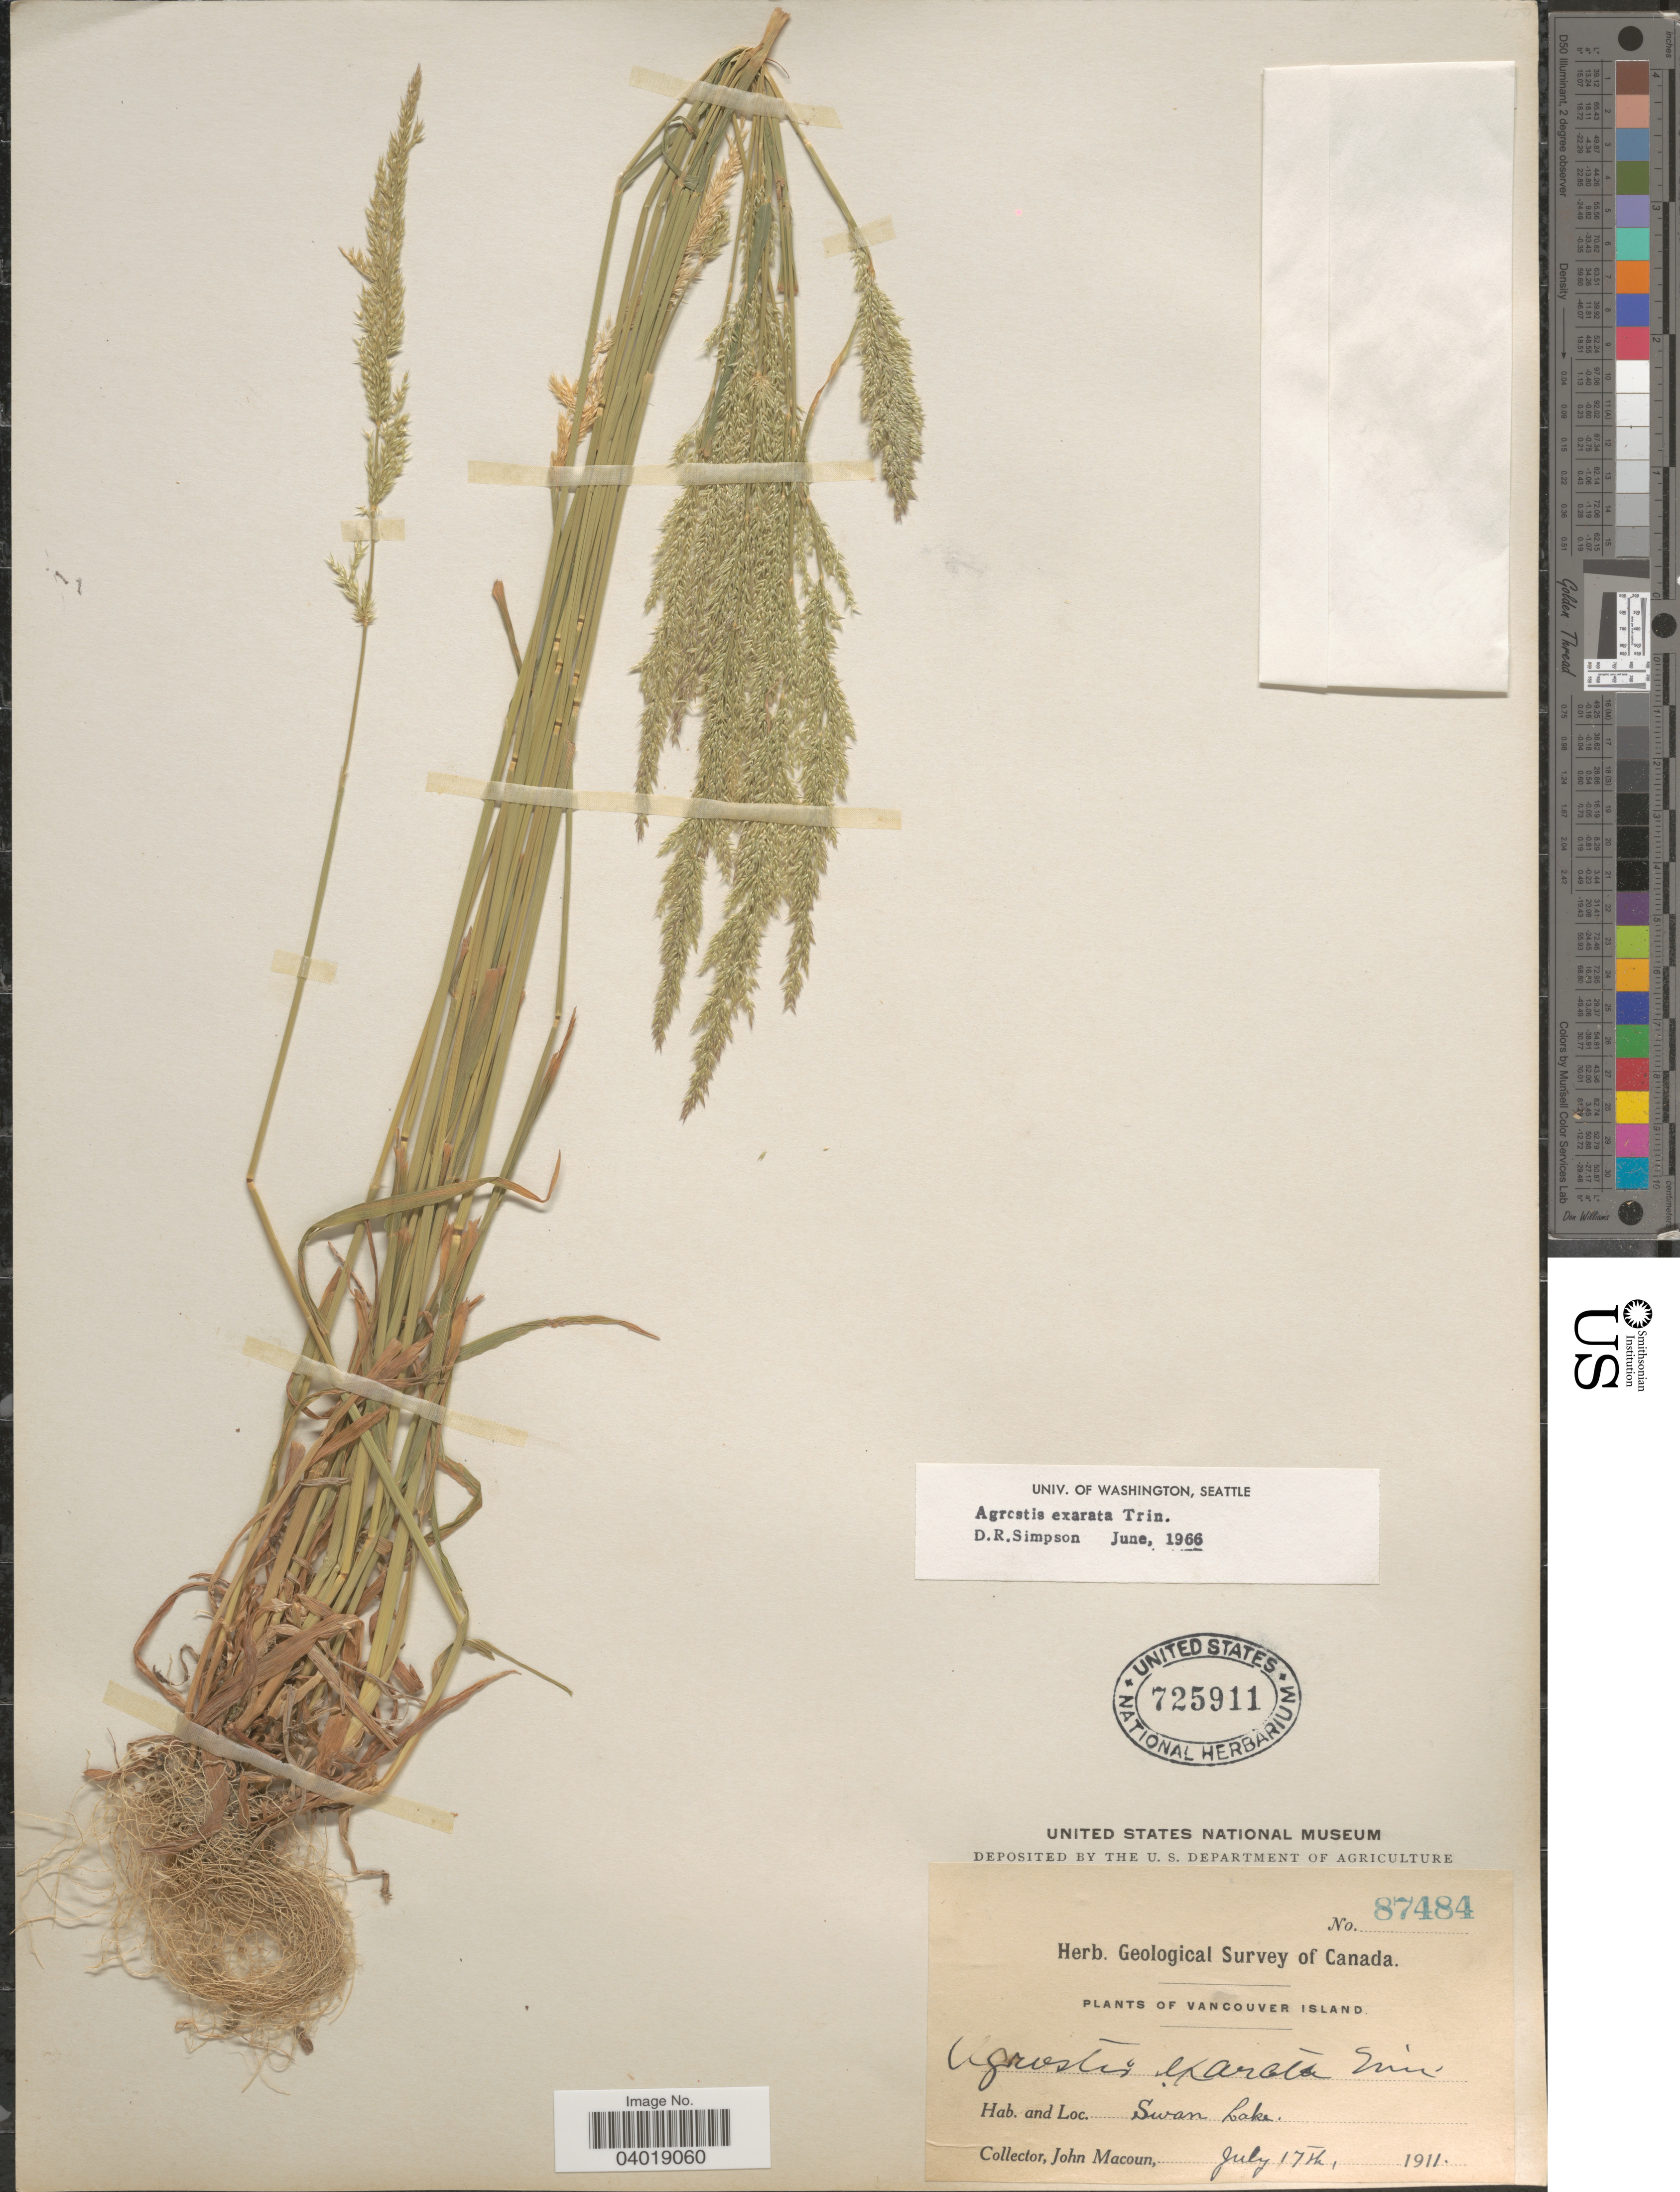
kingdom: Plantae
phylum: Tracheophyta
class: Liliopsida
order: Poales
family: Poaceae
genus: Agrostis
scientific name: Agrostis exarata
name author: Trin.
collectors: J. Macoun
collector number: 87484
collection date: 1911-07-17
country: Canada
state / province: British Columbia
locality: Vancouver Island. Swan Lake.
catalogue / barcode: US 725911